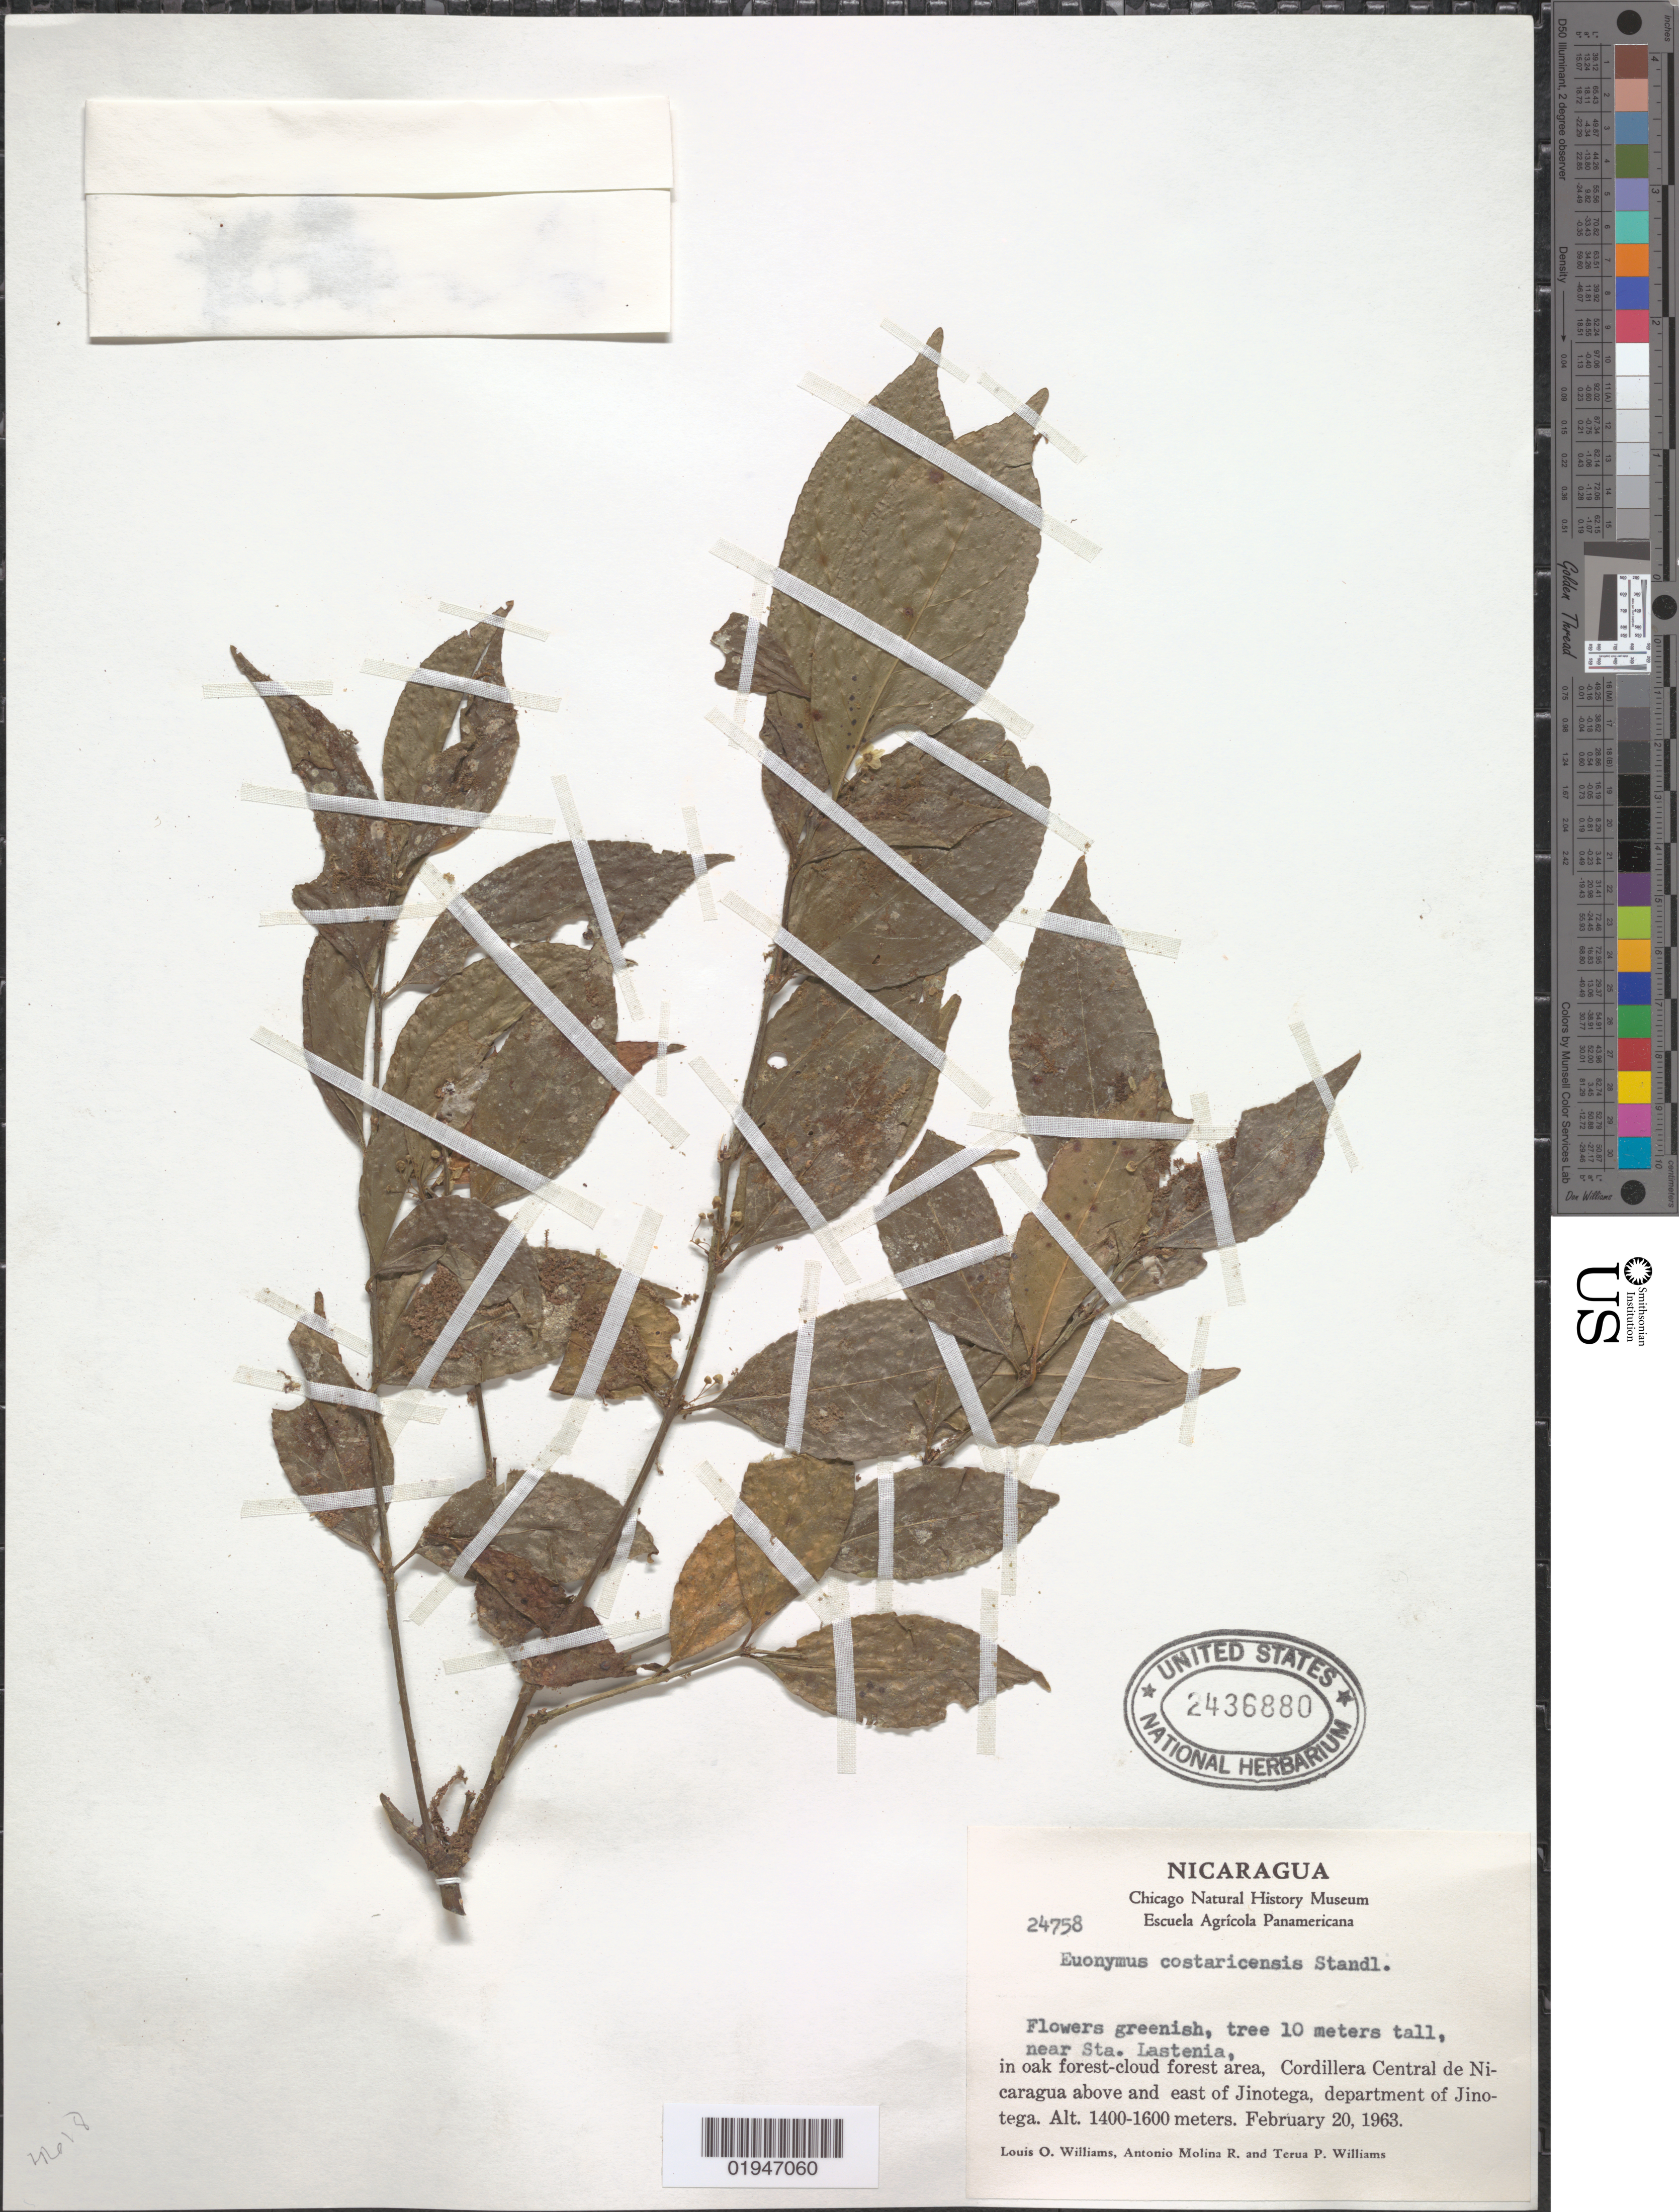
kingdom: Plantae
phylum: Tracheophyta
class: Magnoliopsida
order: Celastrales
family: Celastraceae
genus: Euonymus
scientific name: Euonymus costaricensis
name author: Standl.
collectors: L. O. Williams, A. Molina R. & T. P. Williams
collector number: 24758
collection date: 1963-02-20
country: Nicaragua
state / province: Jinotega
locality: Cordillera Central de Nicaragua, above and east of Jinotega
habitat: Oak forest-cloud forest area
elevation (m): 1400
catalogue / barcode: US 2436880